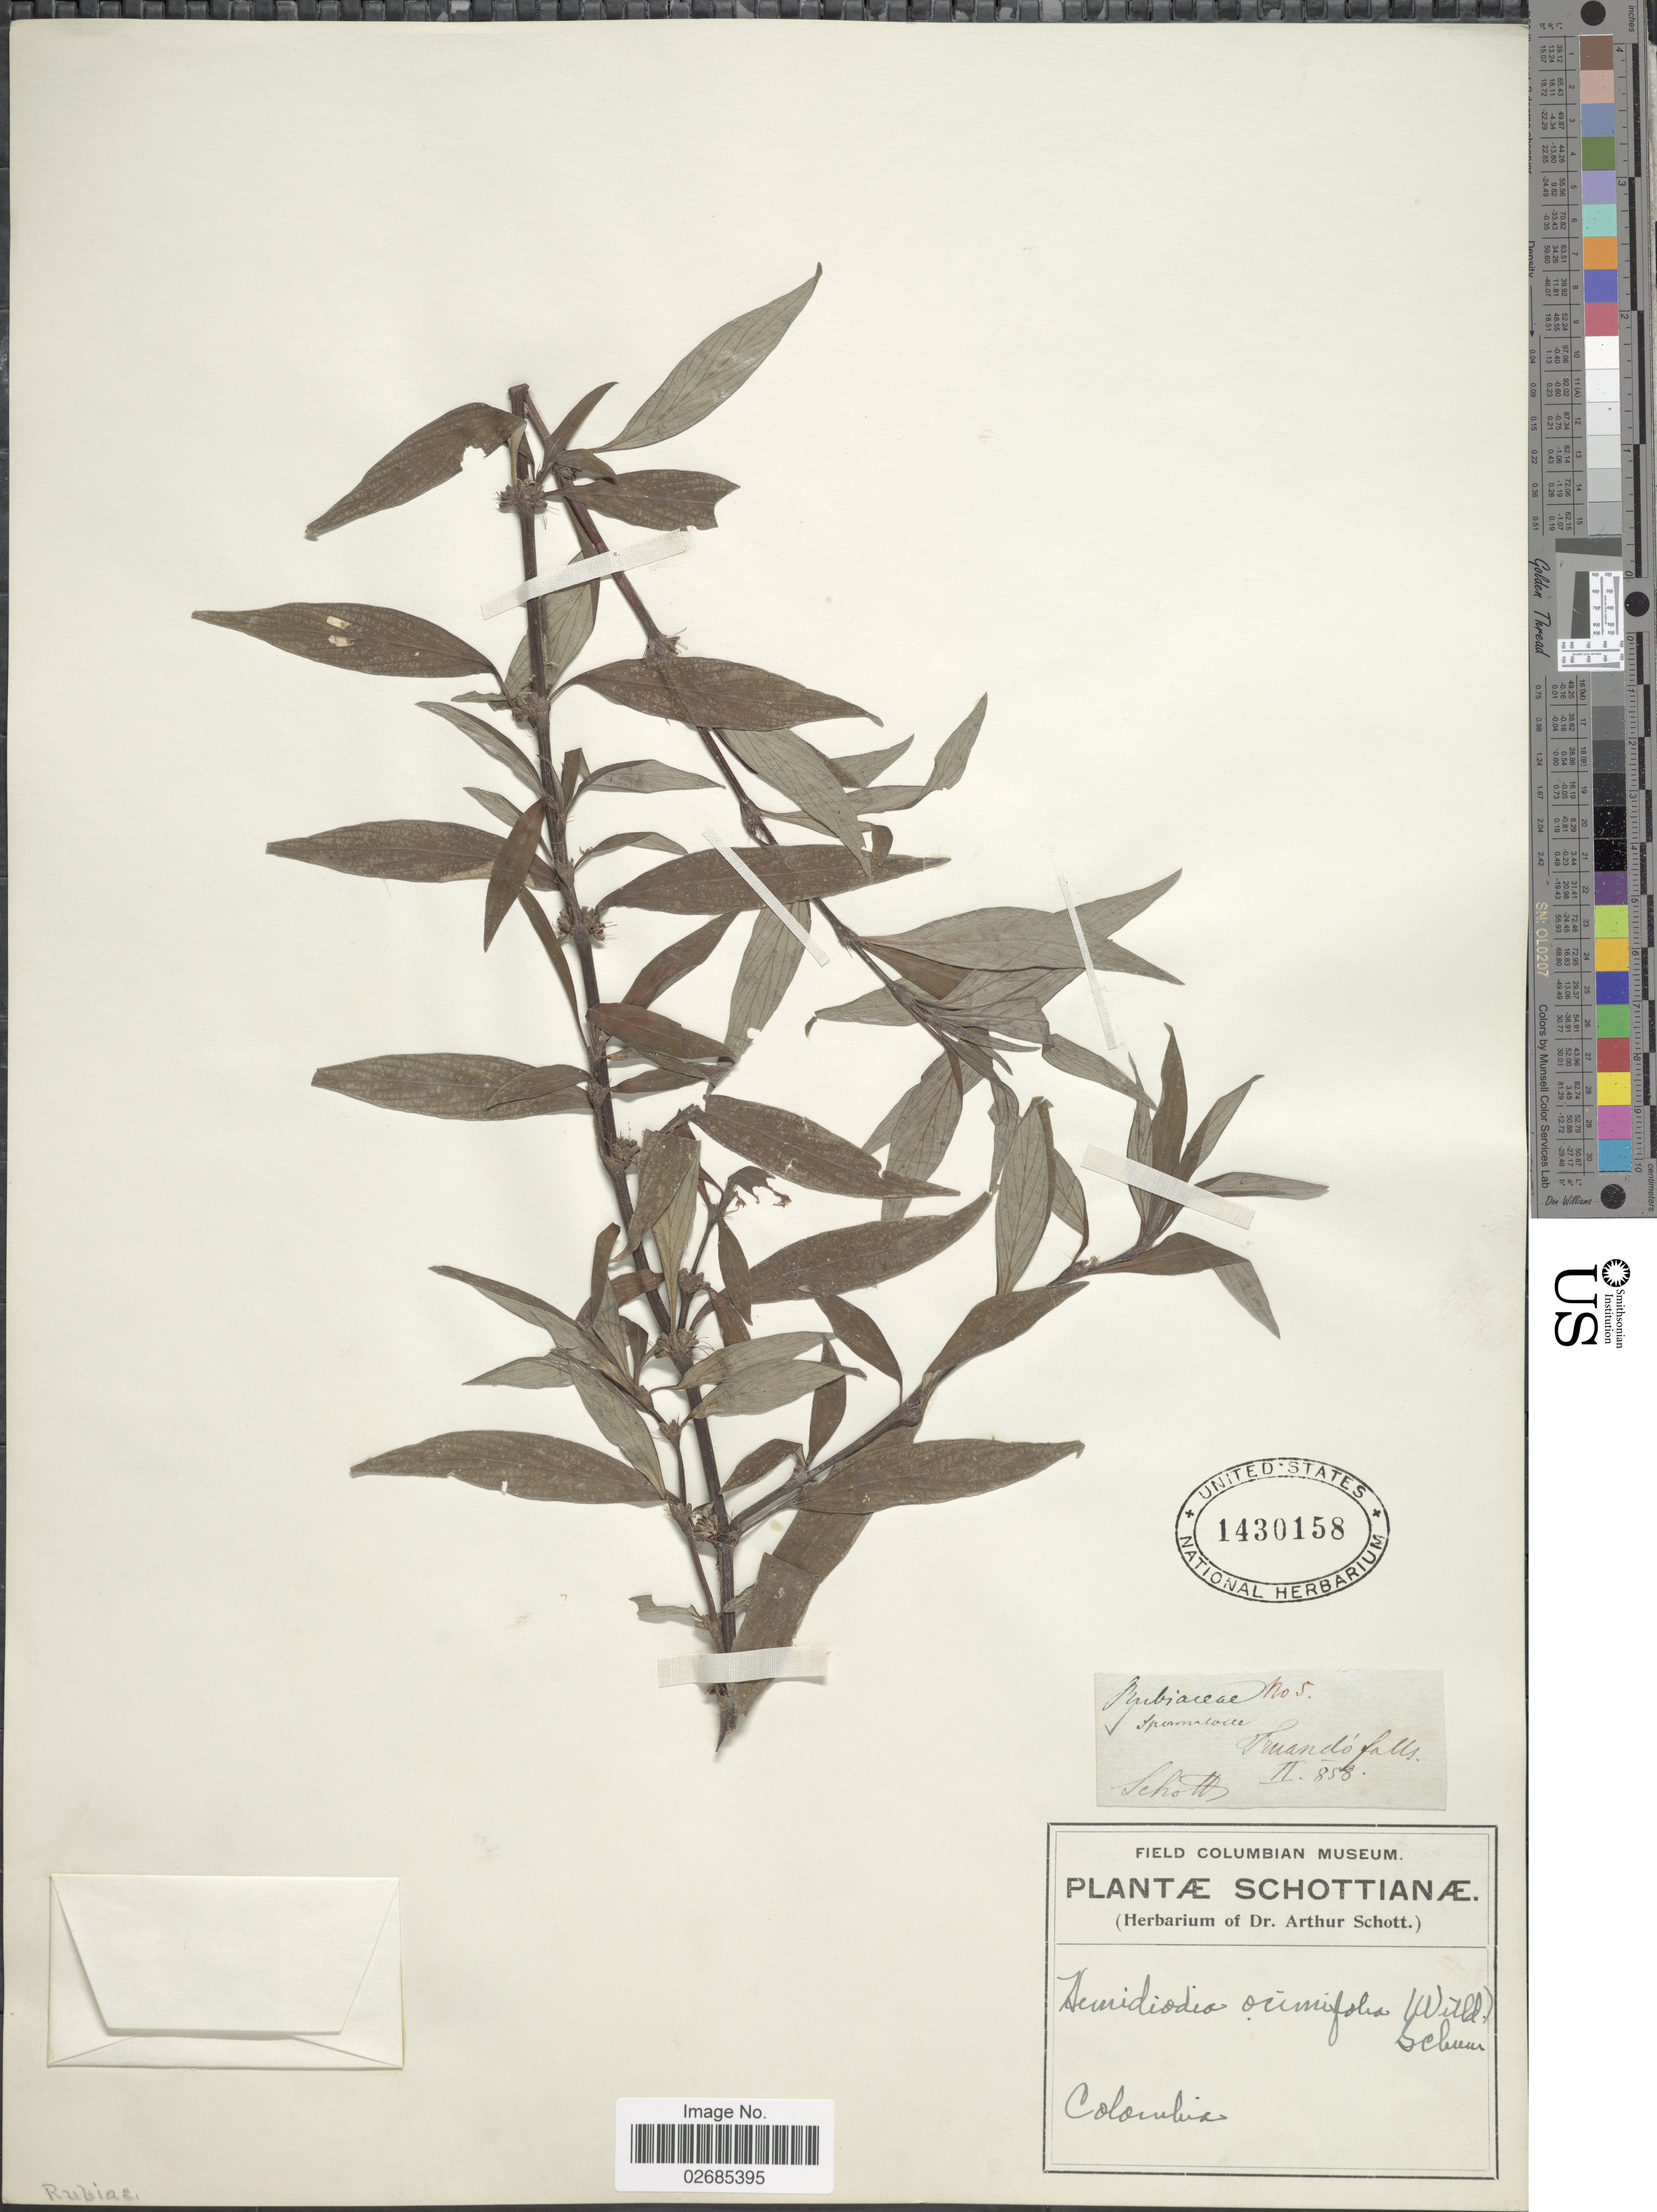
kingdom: Plantae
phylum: Tracheophyta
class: Magnoliopsida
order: Gentianales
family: Rubiaceae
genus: Hemidiodia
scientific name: Hemidiodia ocimifolia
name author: (Willd.) K. Schum.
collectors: Schott, --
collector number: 5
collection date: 1858-02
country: Colombia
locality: Truando Falls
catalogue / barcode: US 1430158